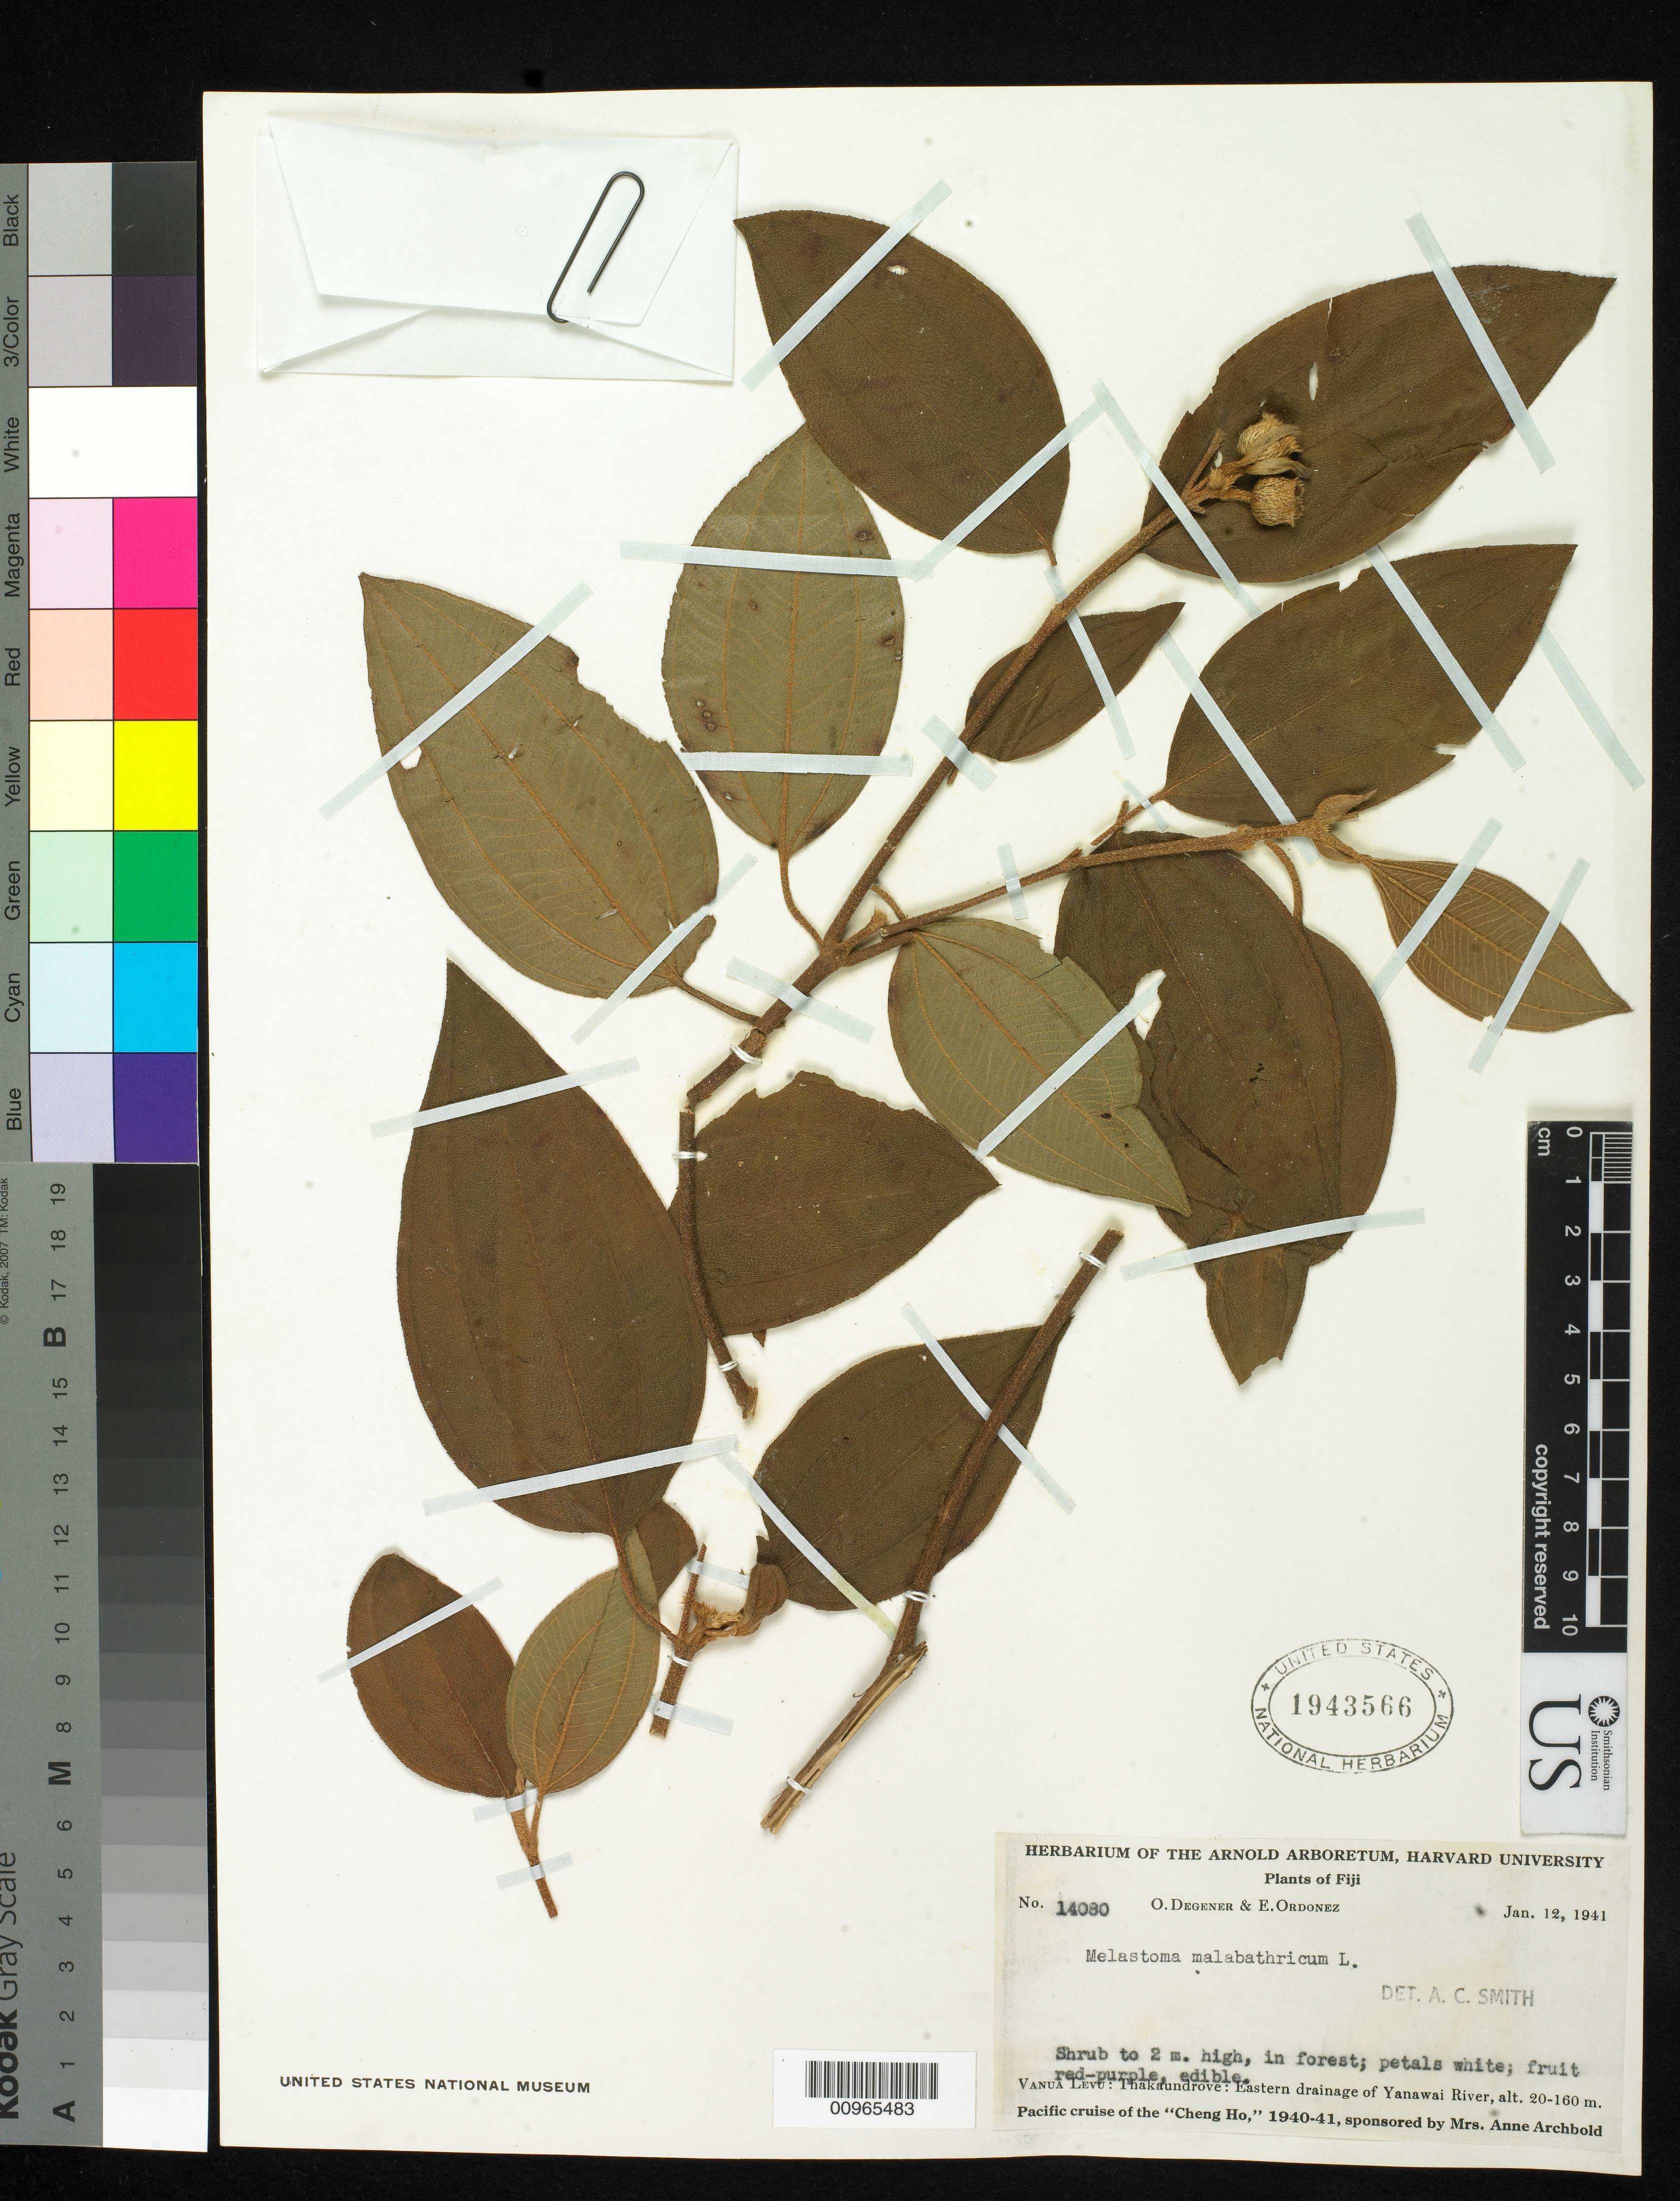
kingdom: Plantae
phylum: Tracheophyta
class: Magnoliopsida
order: Myrtales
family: Melastomataceae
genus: Melastoma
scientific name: Melastoma malabathricum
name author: L.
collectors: O. Degener & E. Ordonez.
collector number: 14080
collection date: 1941-01-12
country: Fiji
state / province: Northern Division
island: Vanua Levu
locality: Eastern drainage of Yanawai River, Thakaundrove, Vanua Levu, Fiji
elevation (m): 20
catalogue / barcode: US 1943566